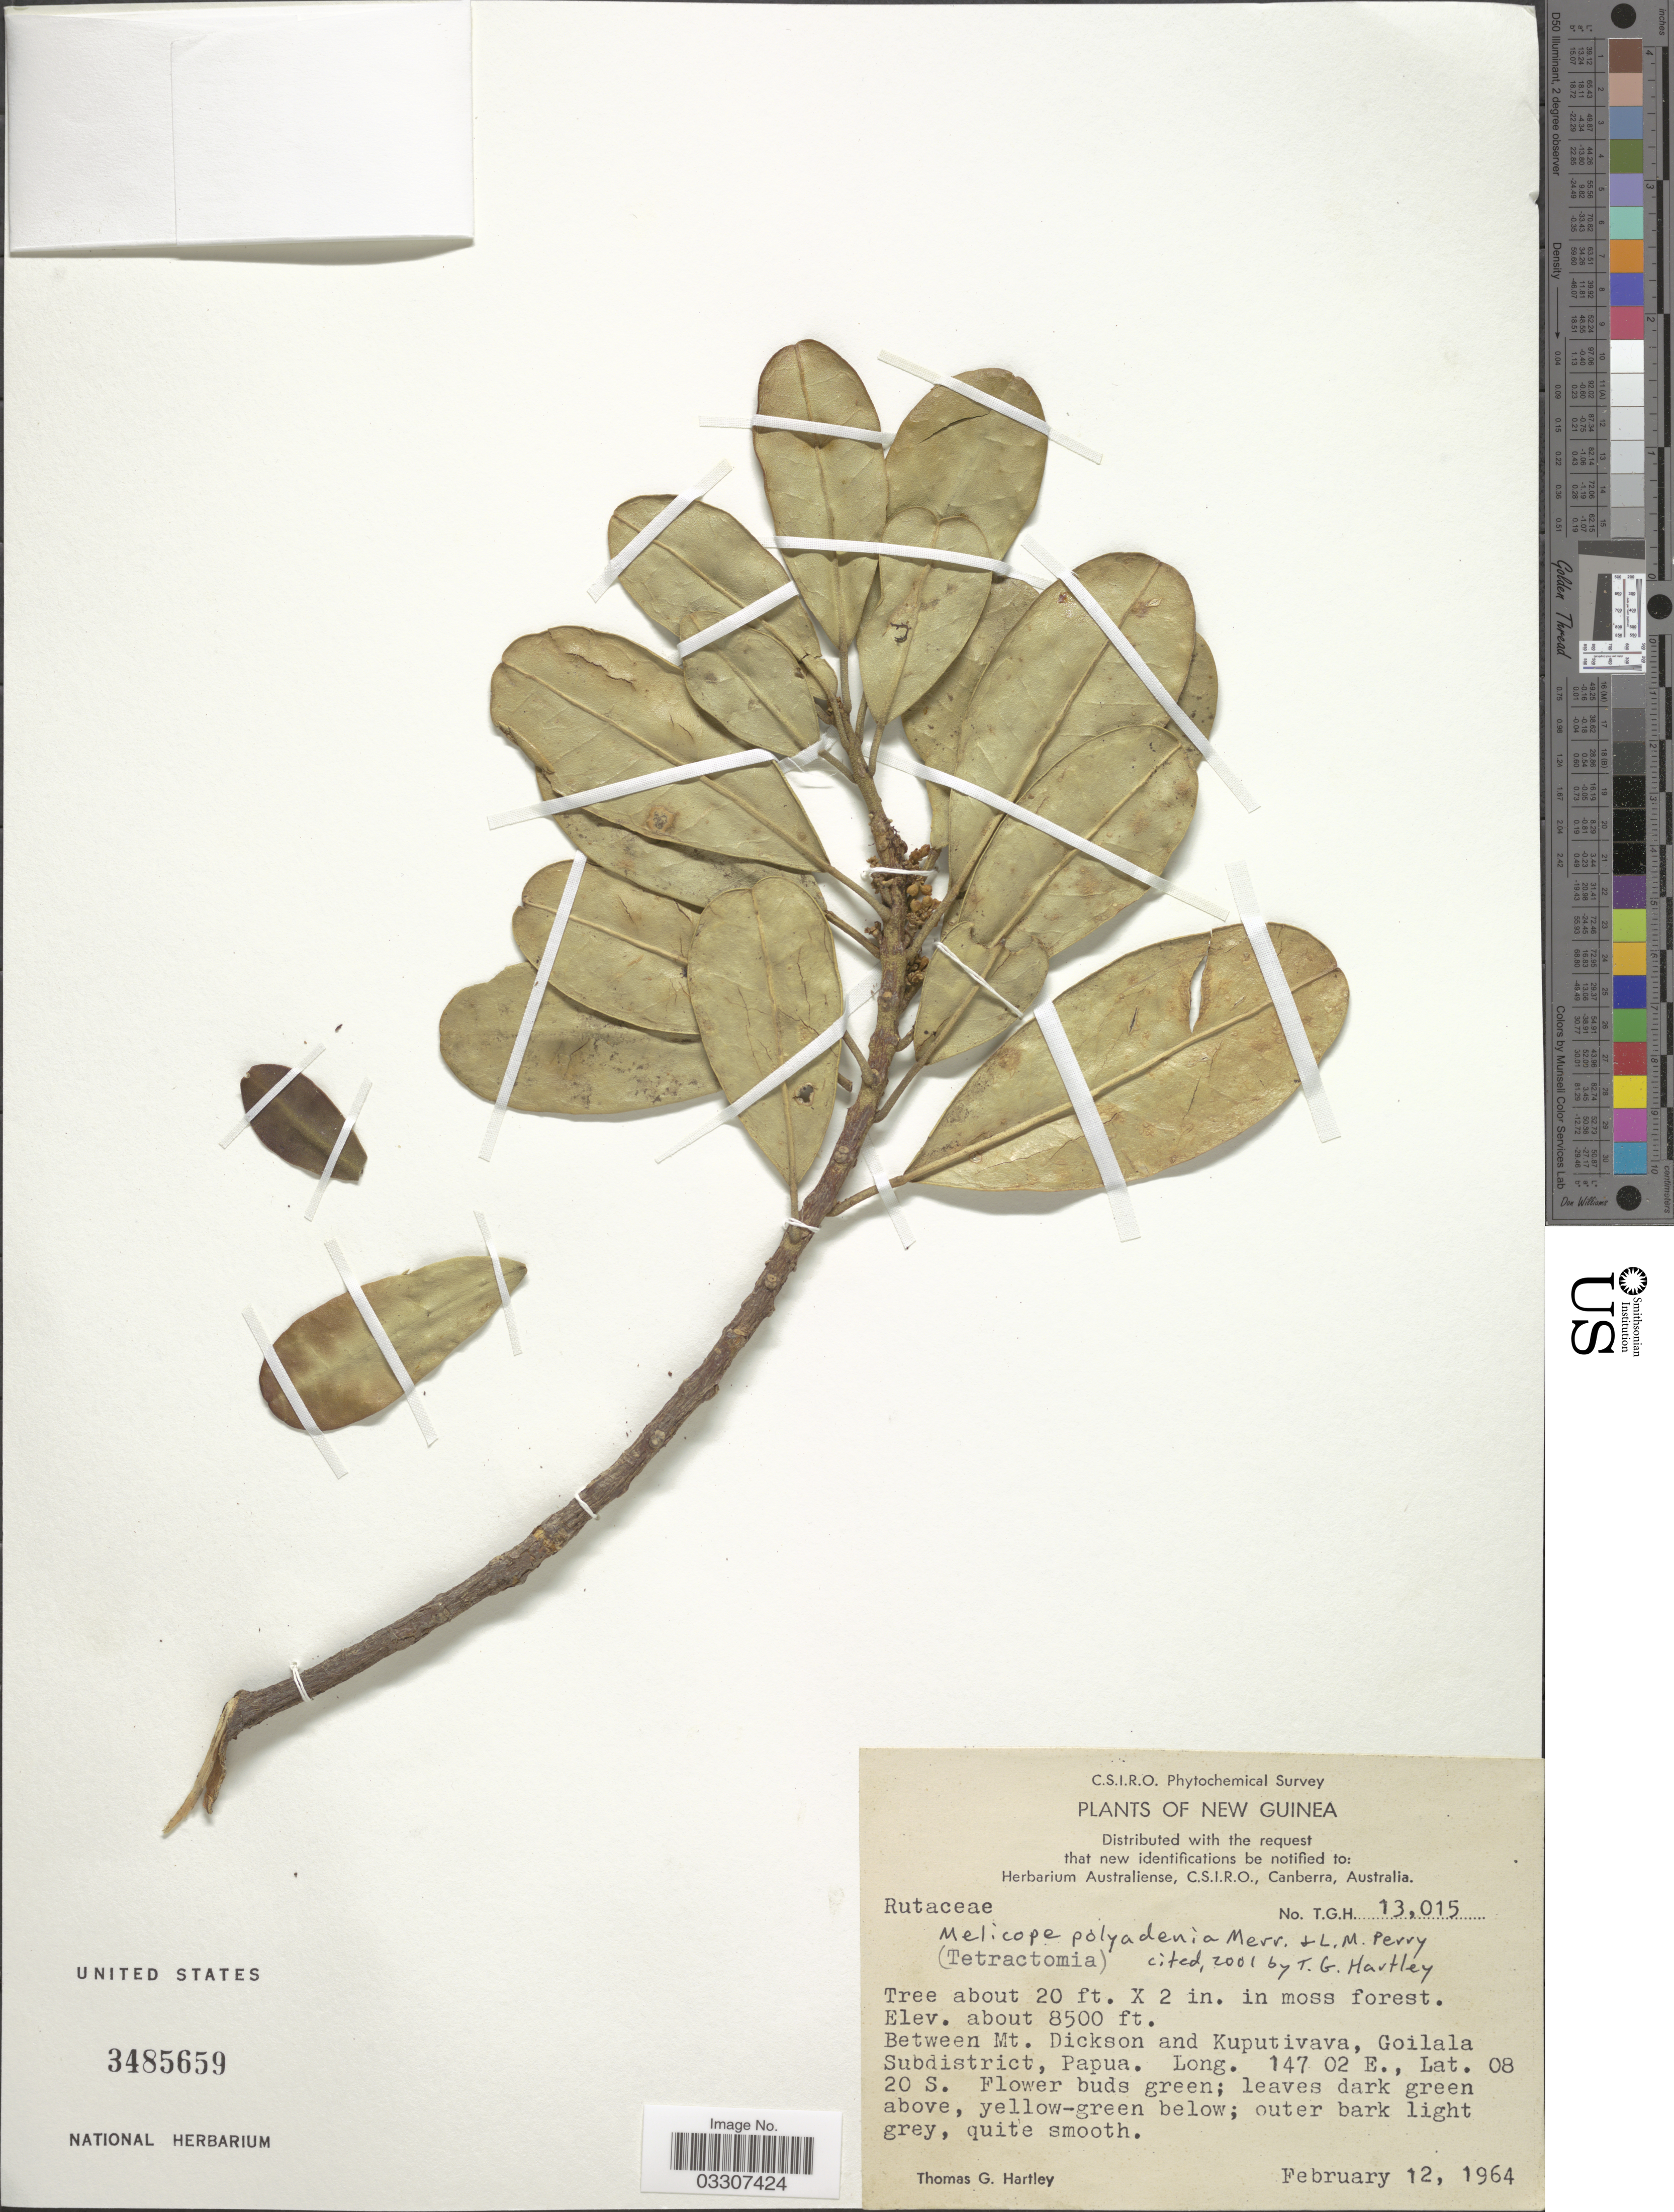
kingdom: Plantae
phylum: Tracheophyta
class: Magnoliopsida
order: Sapindales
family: Rutaceae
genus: Melicope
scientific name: Melicope polyadenia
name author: Merr. & L.M. Perry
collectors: T. G. Hartley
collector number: T.G.H.13015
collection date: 1964-02-12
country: Papua New Guinea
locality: New Guinea. Between Mt. Dickson and Kuputivava, Goilala Subdistrict, Papua.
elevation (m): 2591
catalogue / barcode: US 3485659